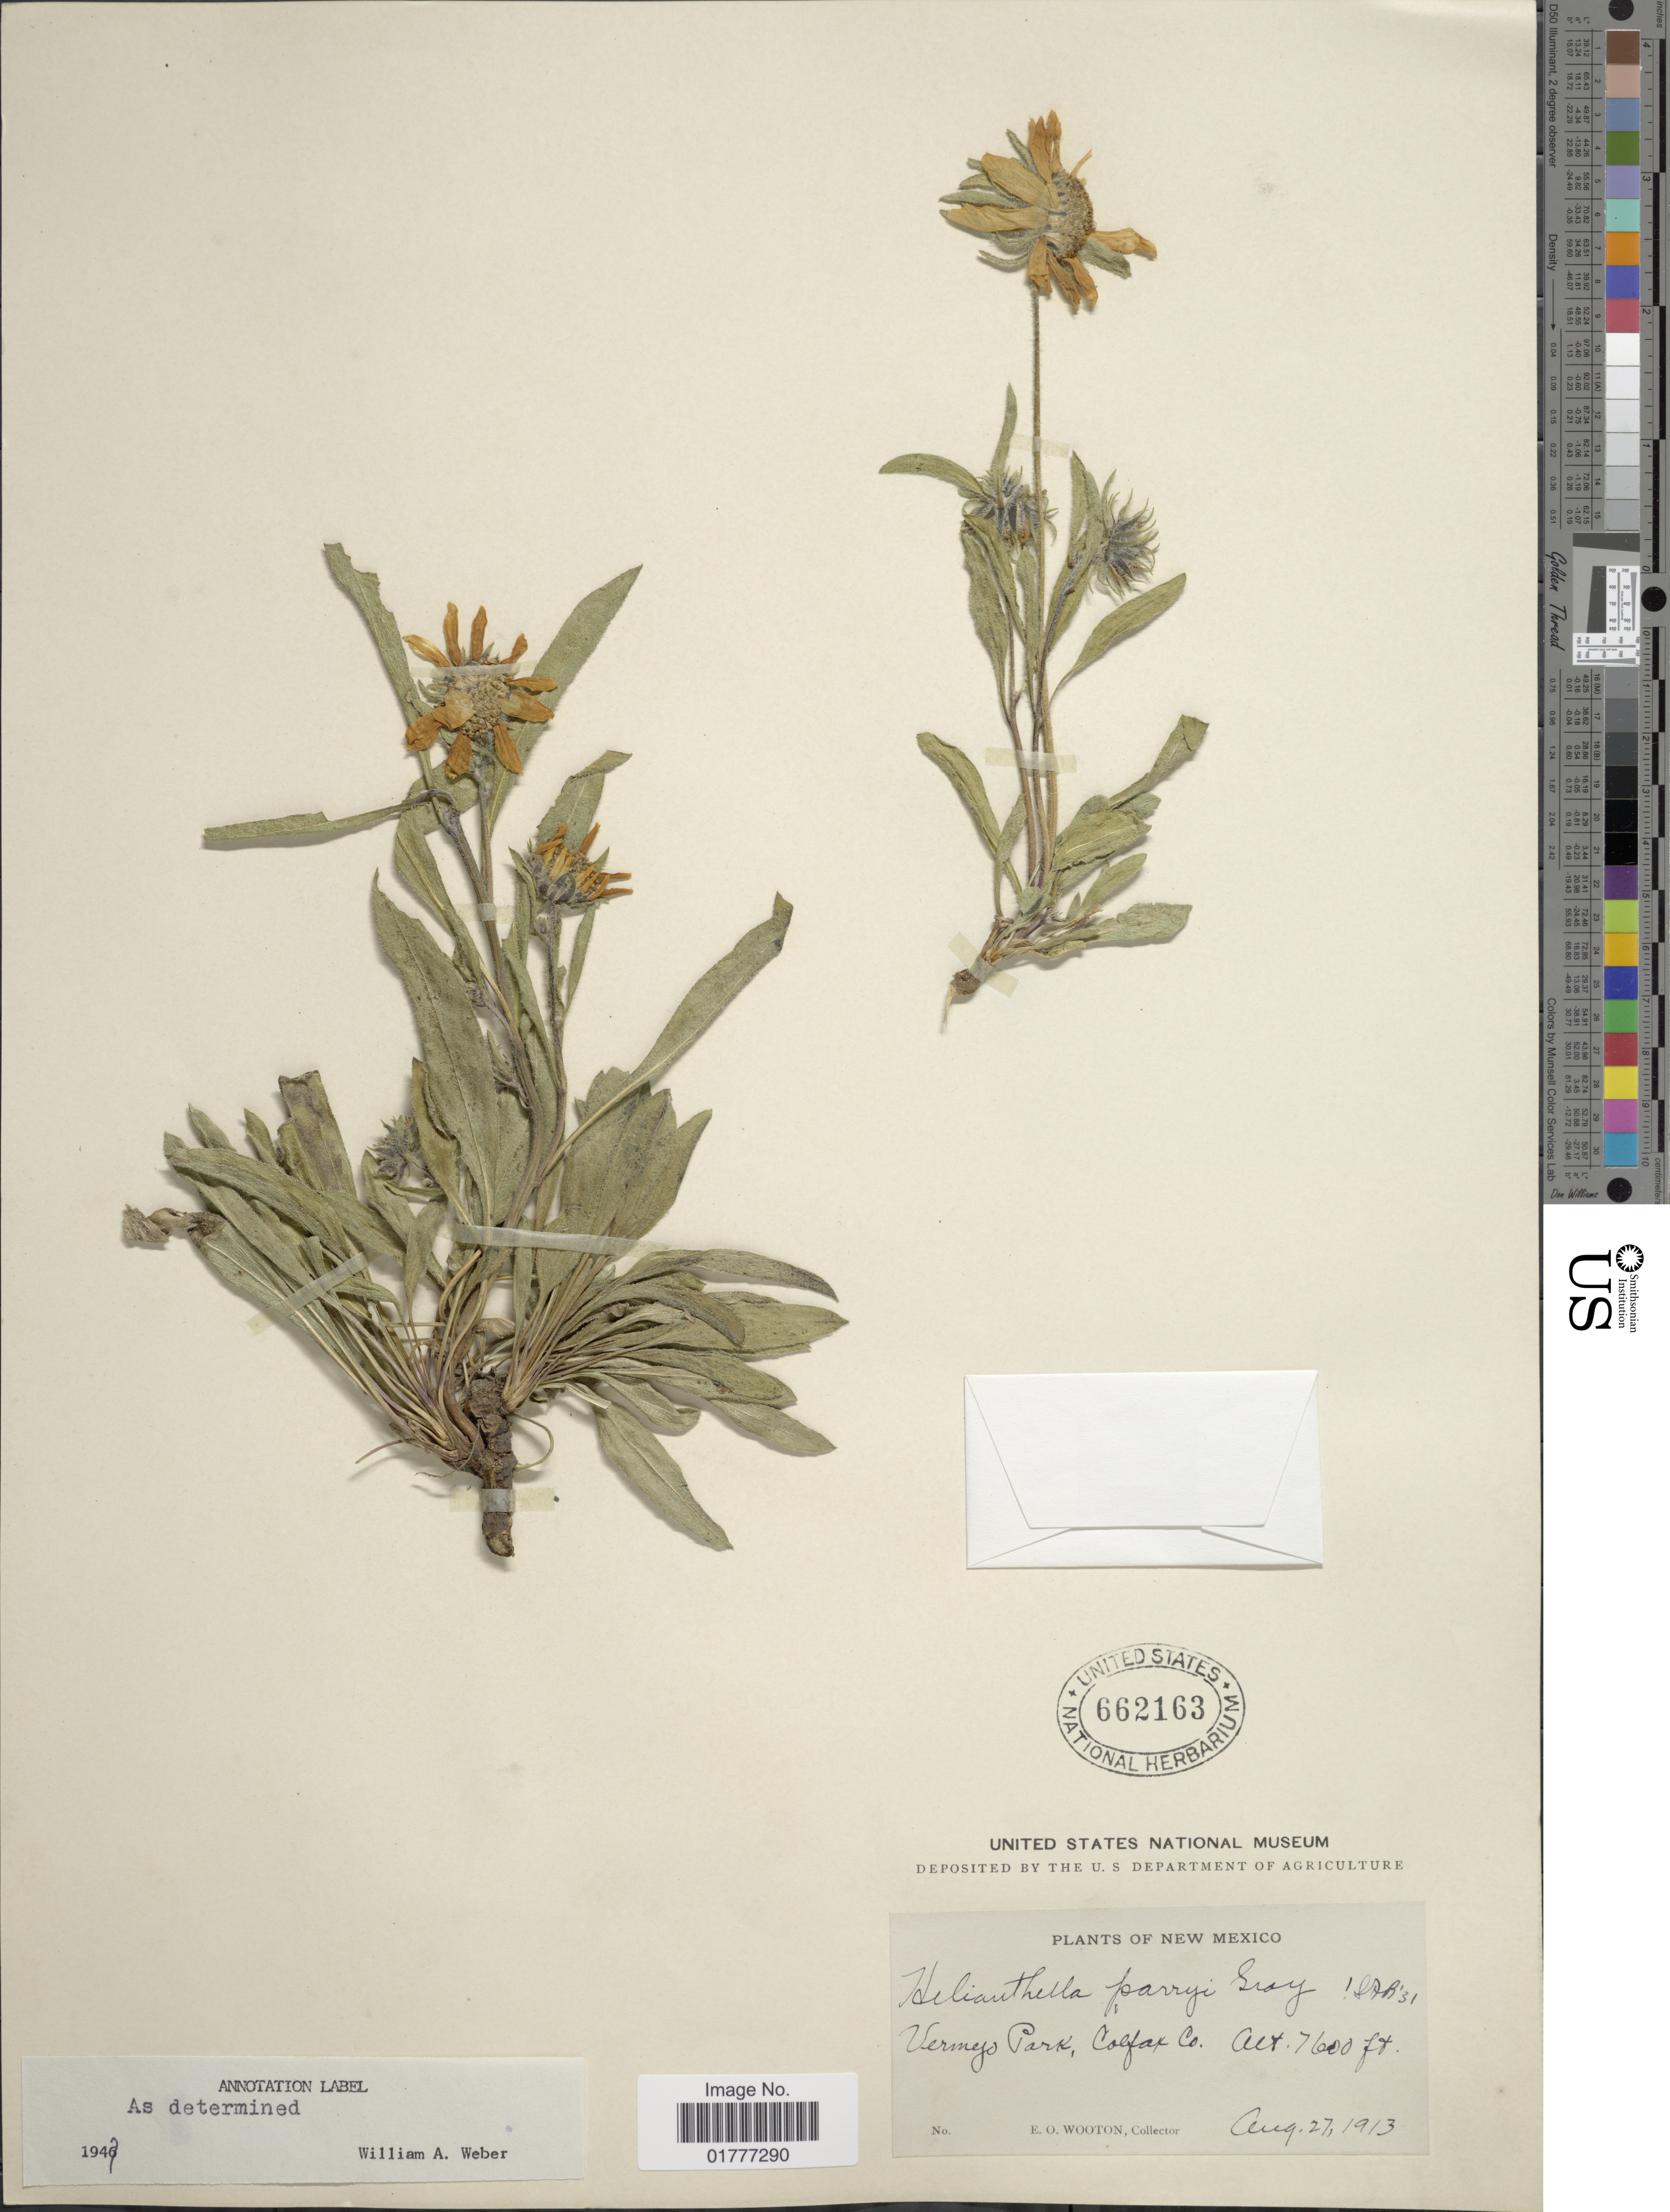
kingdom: Plantae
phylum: Tracheophyta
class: Magnoliopsida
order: Asterales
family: Asteraceae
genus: Helianthella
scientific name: Helianthella parryi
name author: A. Gray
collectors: E. O. Wooton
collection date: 1911-08-27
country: United States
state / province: New Mexico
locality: Vermejo Park, Colfax Co.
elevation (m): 2316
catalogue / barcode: US 662163